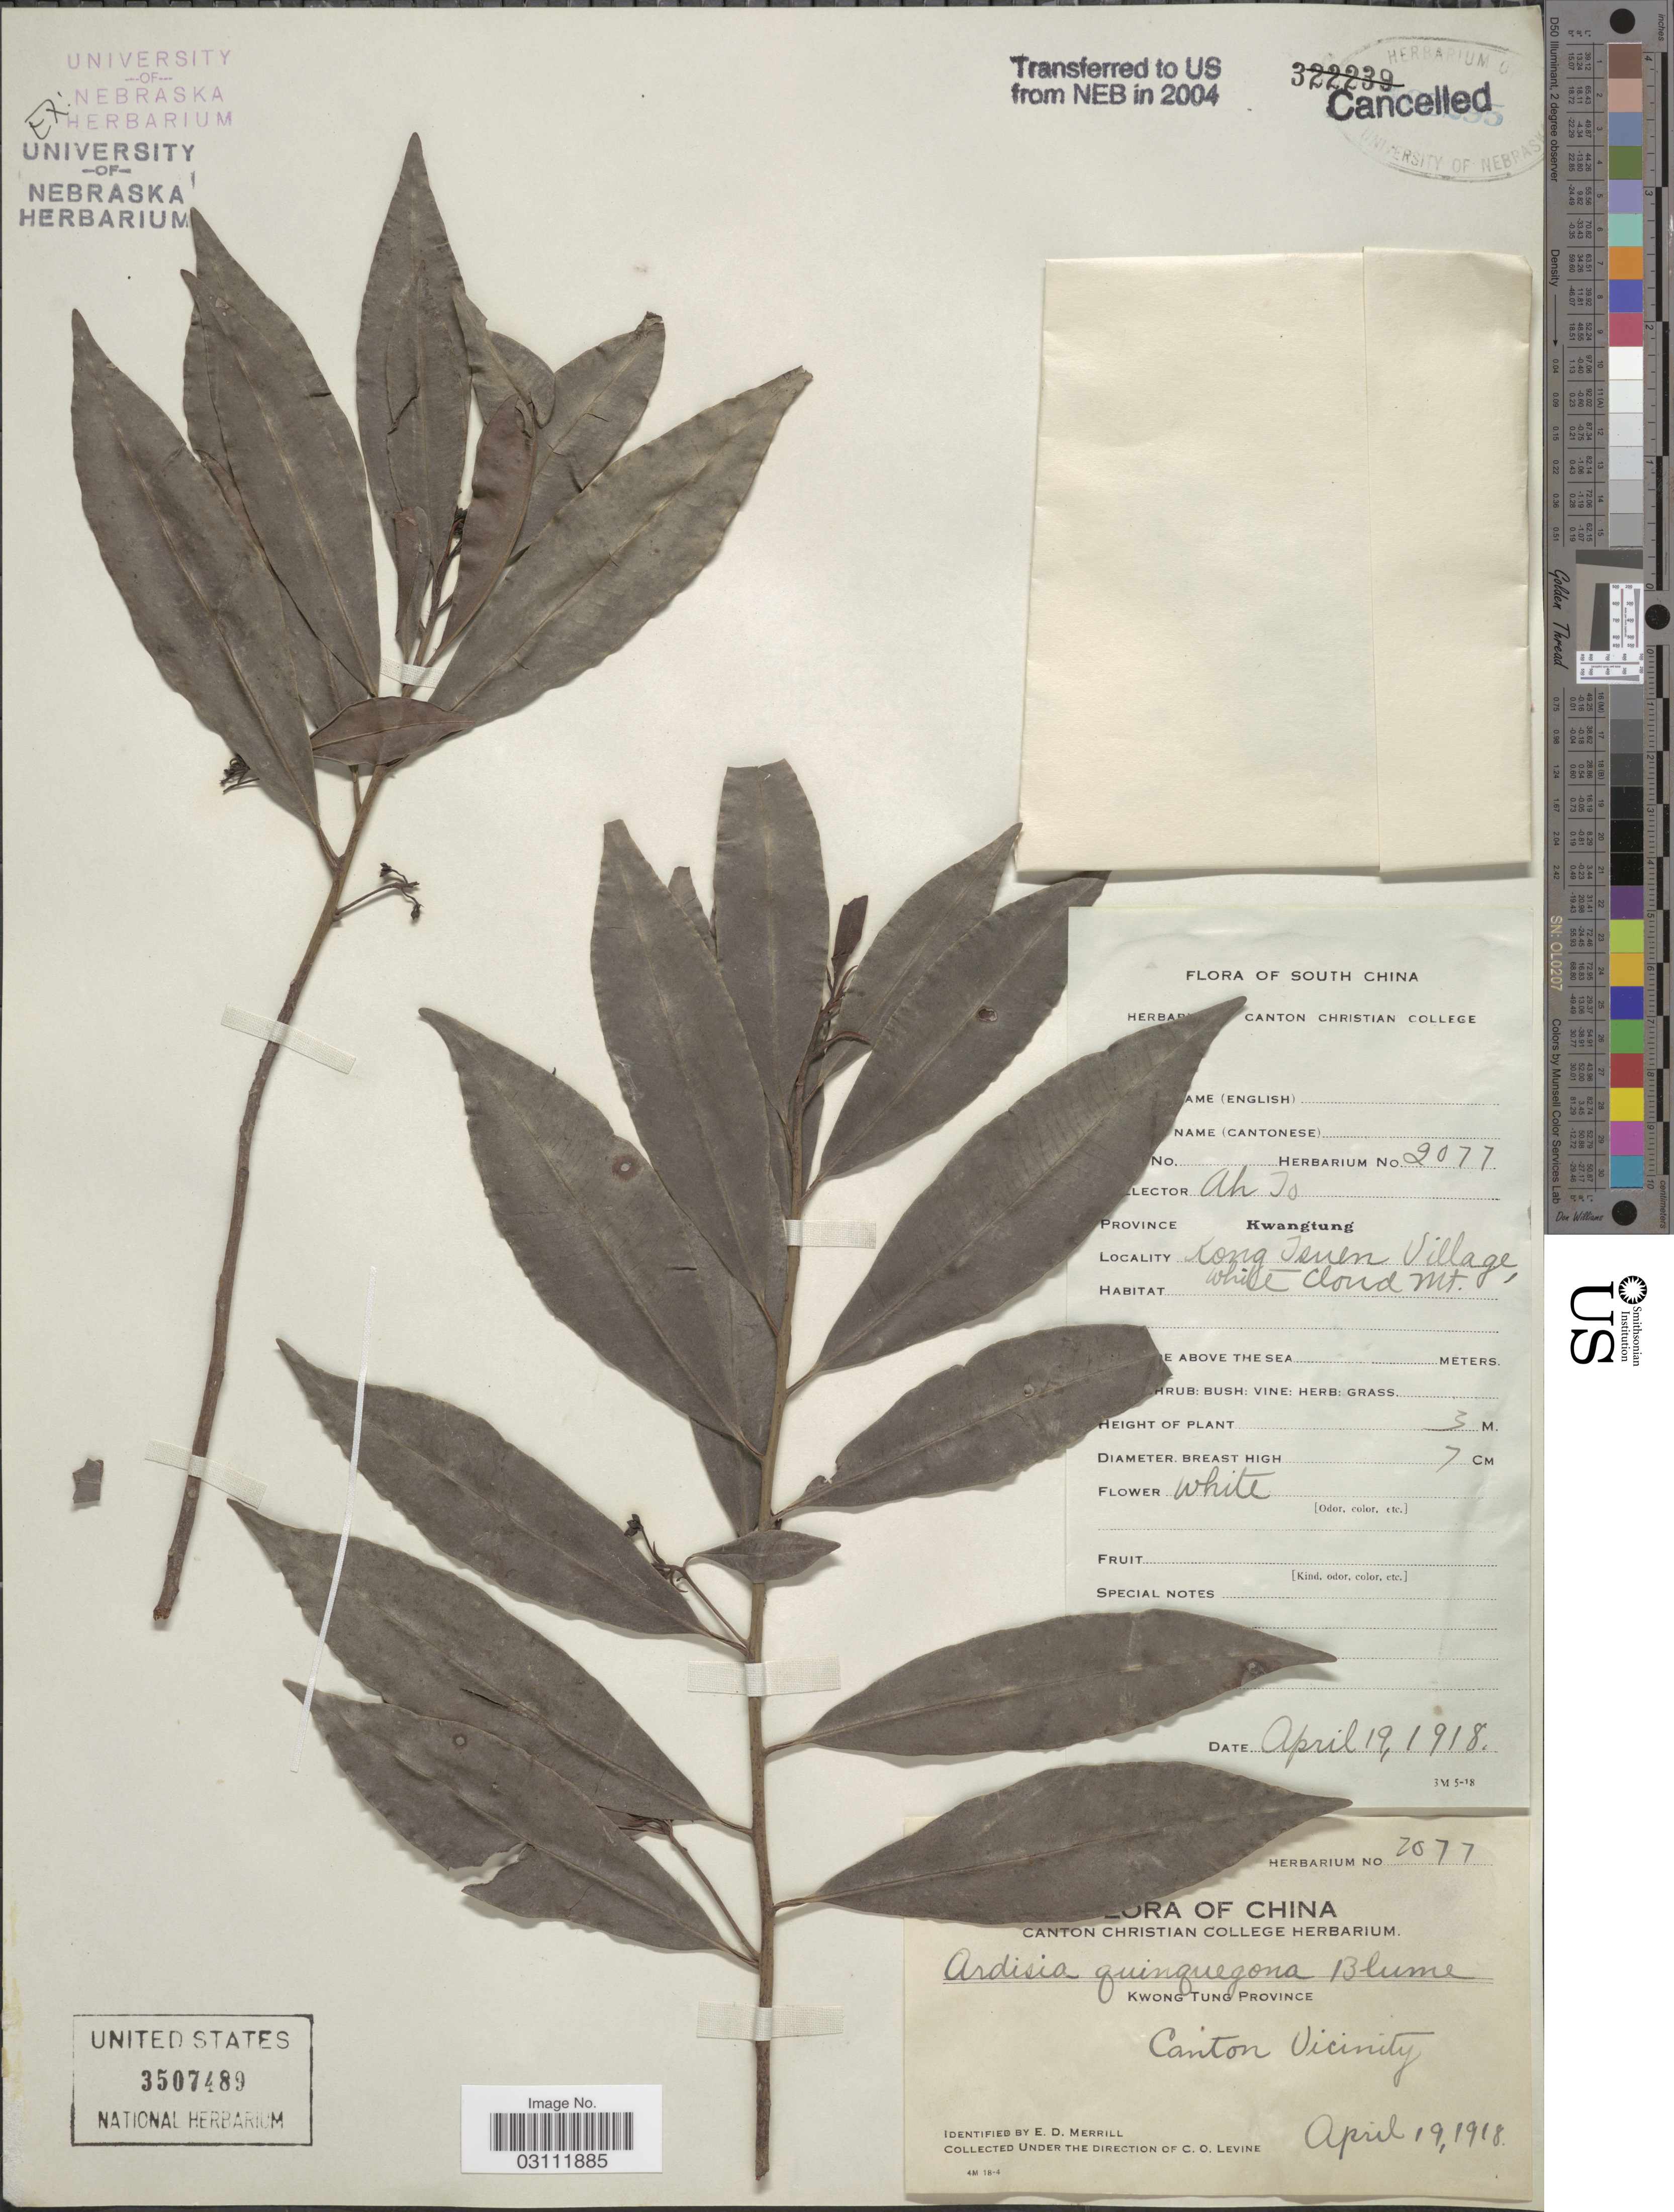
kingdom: Plantae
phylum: Tracheophyta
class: Magnoliopsida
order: Ericales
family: Primulaceae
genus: Ardisia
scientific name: Ardisia quinquegona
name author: Blume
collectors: A. To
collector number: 2077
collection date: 1918-04-19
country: China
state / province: Guangdong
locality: South China. Kwangtung. Kong Tsuen Village White Cloud Mt. Canton Vicinity.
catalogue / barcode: US 3507489